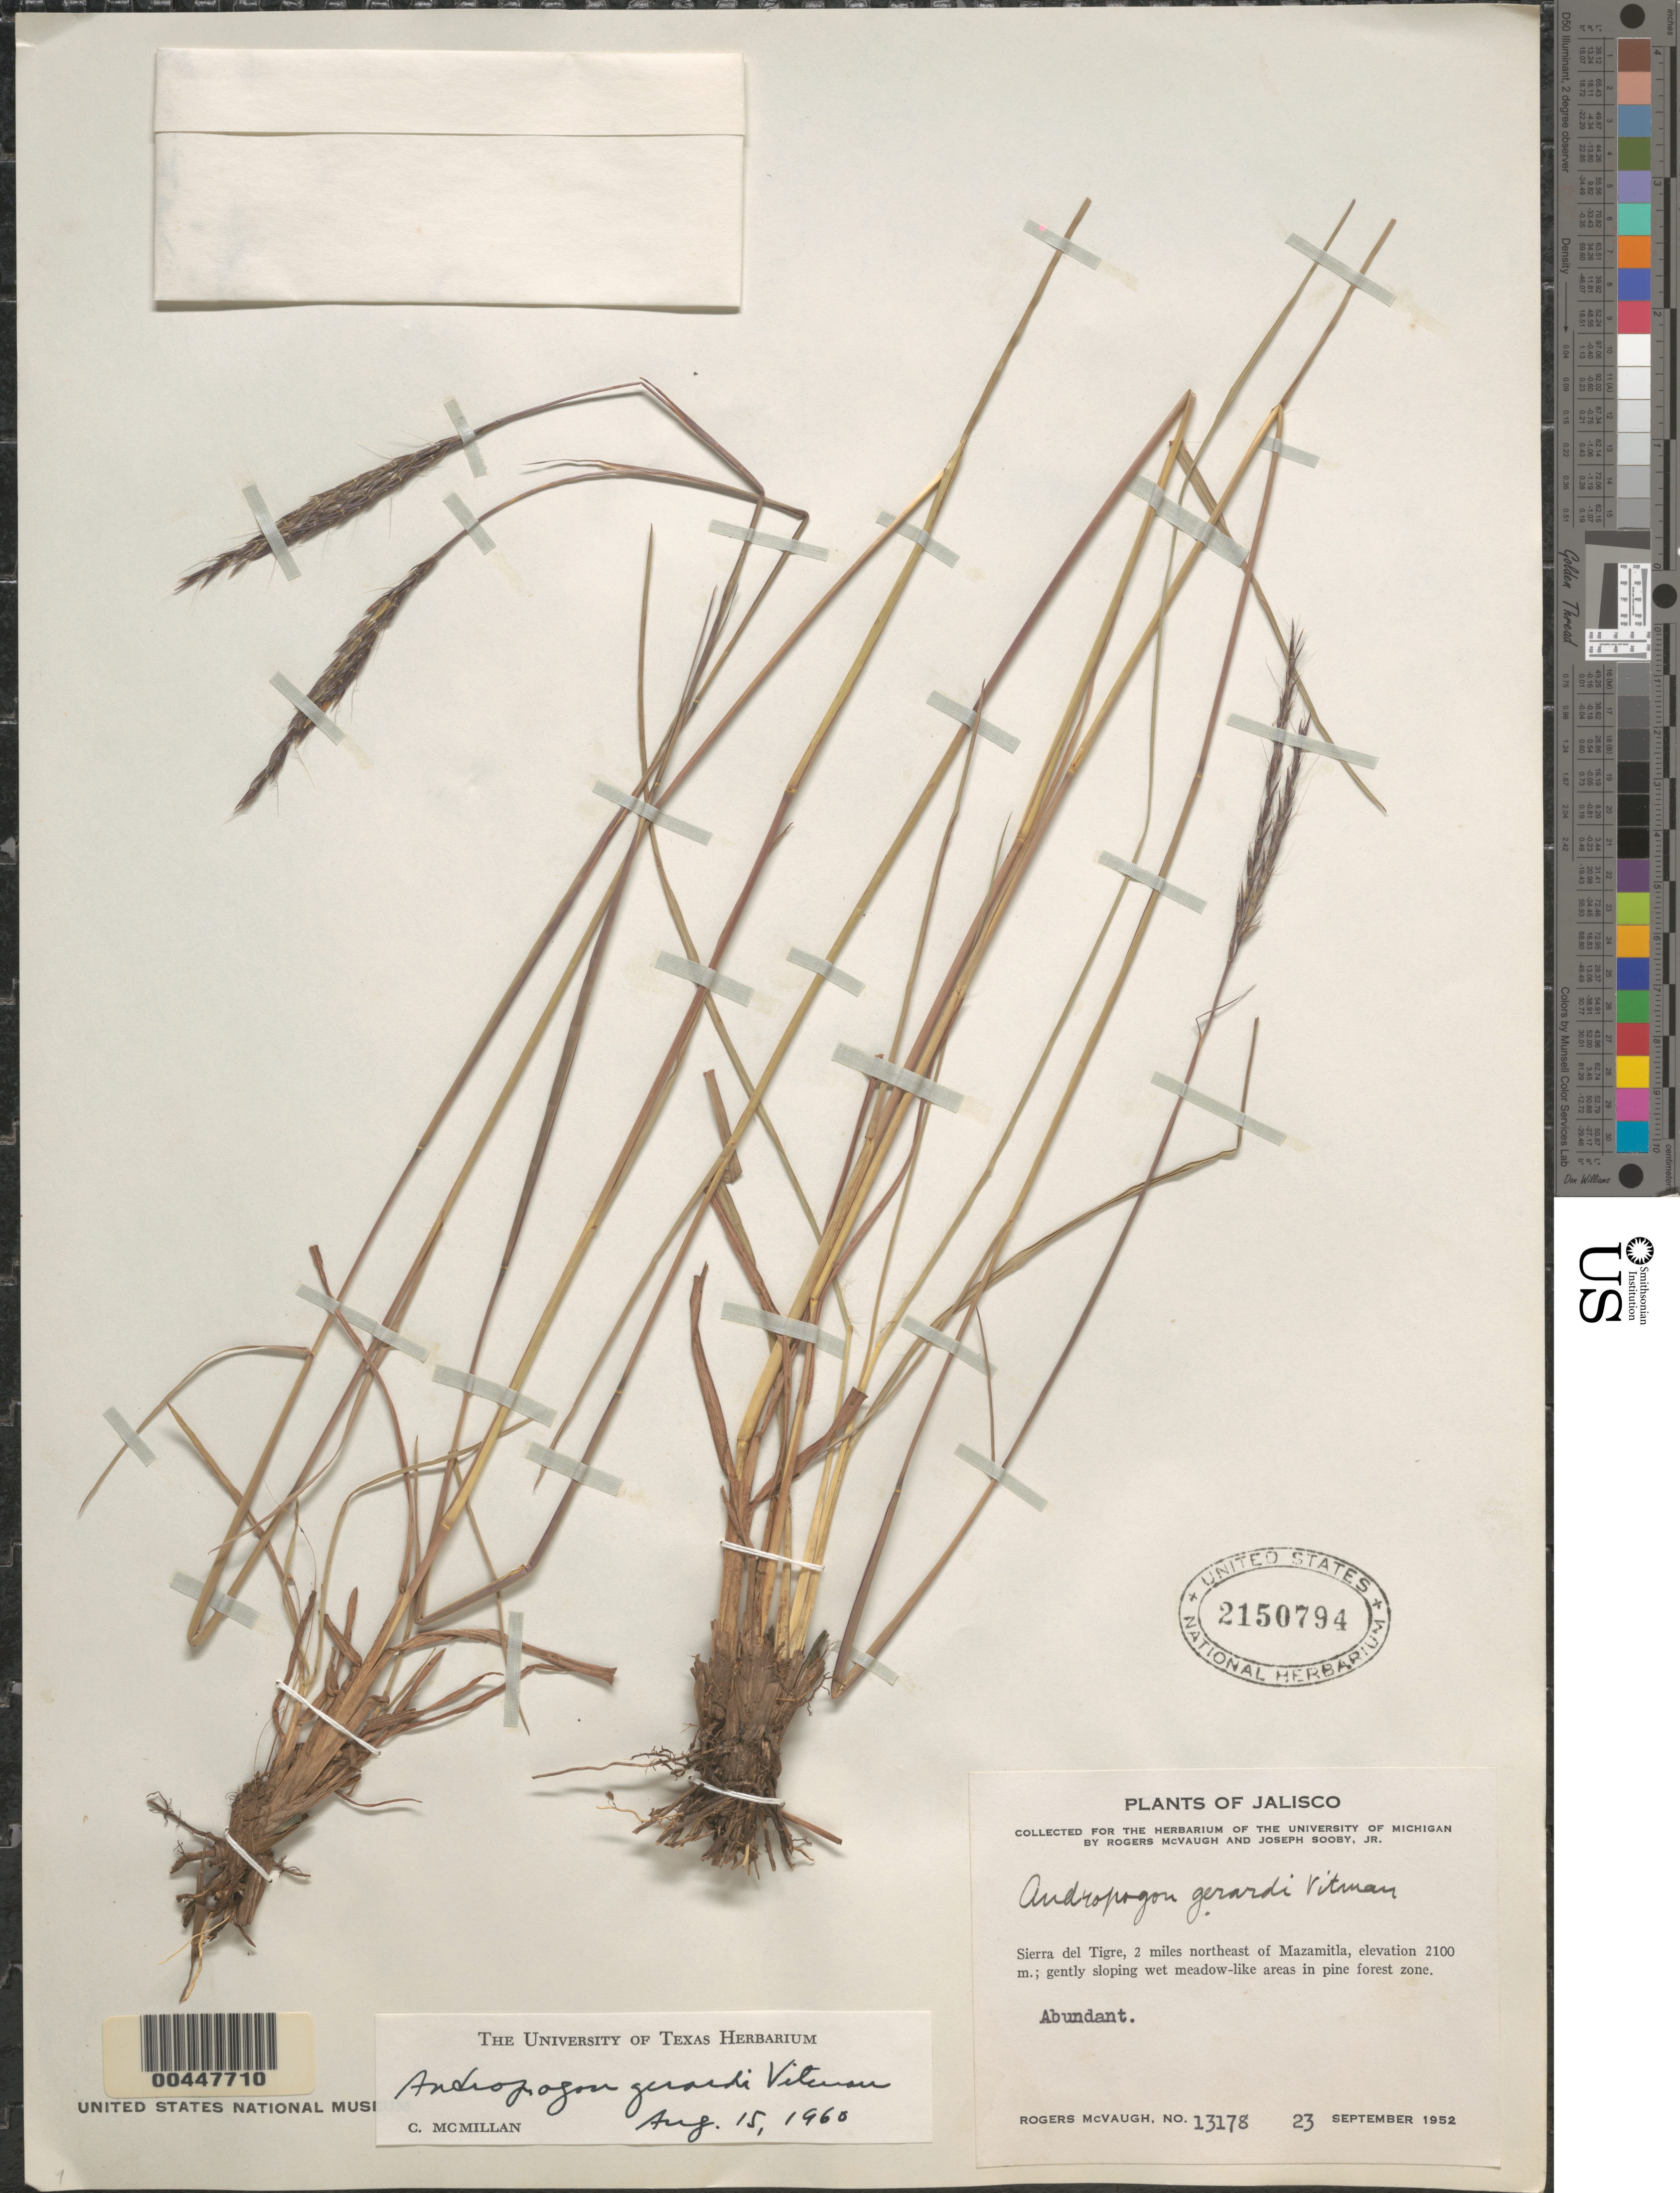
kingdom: Plantae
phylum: Tracheophyta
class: Liliopsida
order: Poales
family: Poaceae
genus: Andropogon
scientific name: Andropogon gerardii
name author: Vitman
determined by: McMillan, C.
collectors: R. McVaugh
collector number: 13178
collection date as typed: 23 Sep 1952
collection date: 1952-09-23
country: Mexico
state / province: Jalisco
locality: Sierra del Tigre, 2 mi NE of Mazamitla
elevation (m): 2100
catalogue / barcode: US 2150794